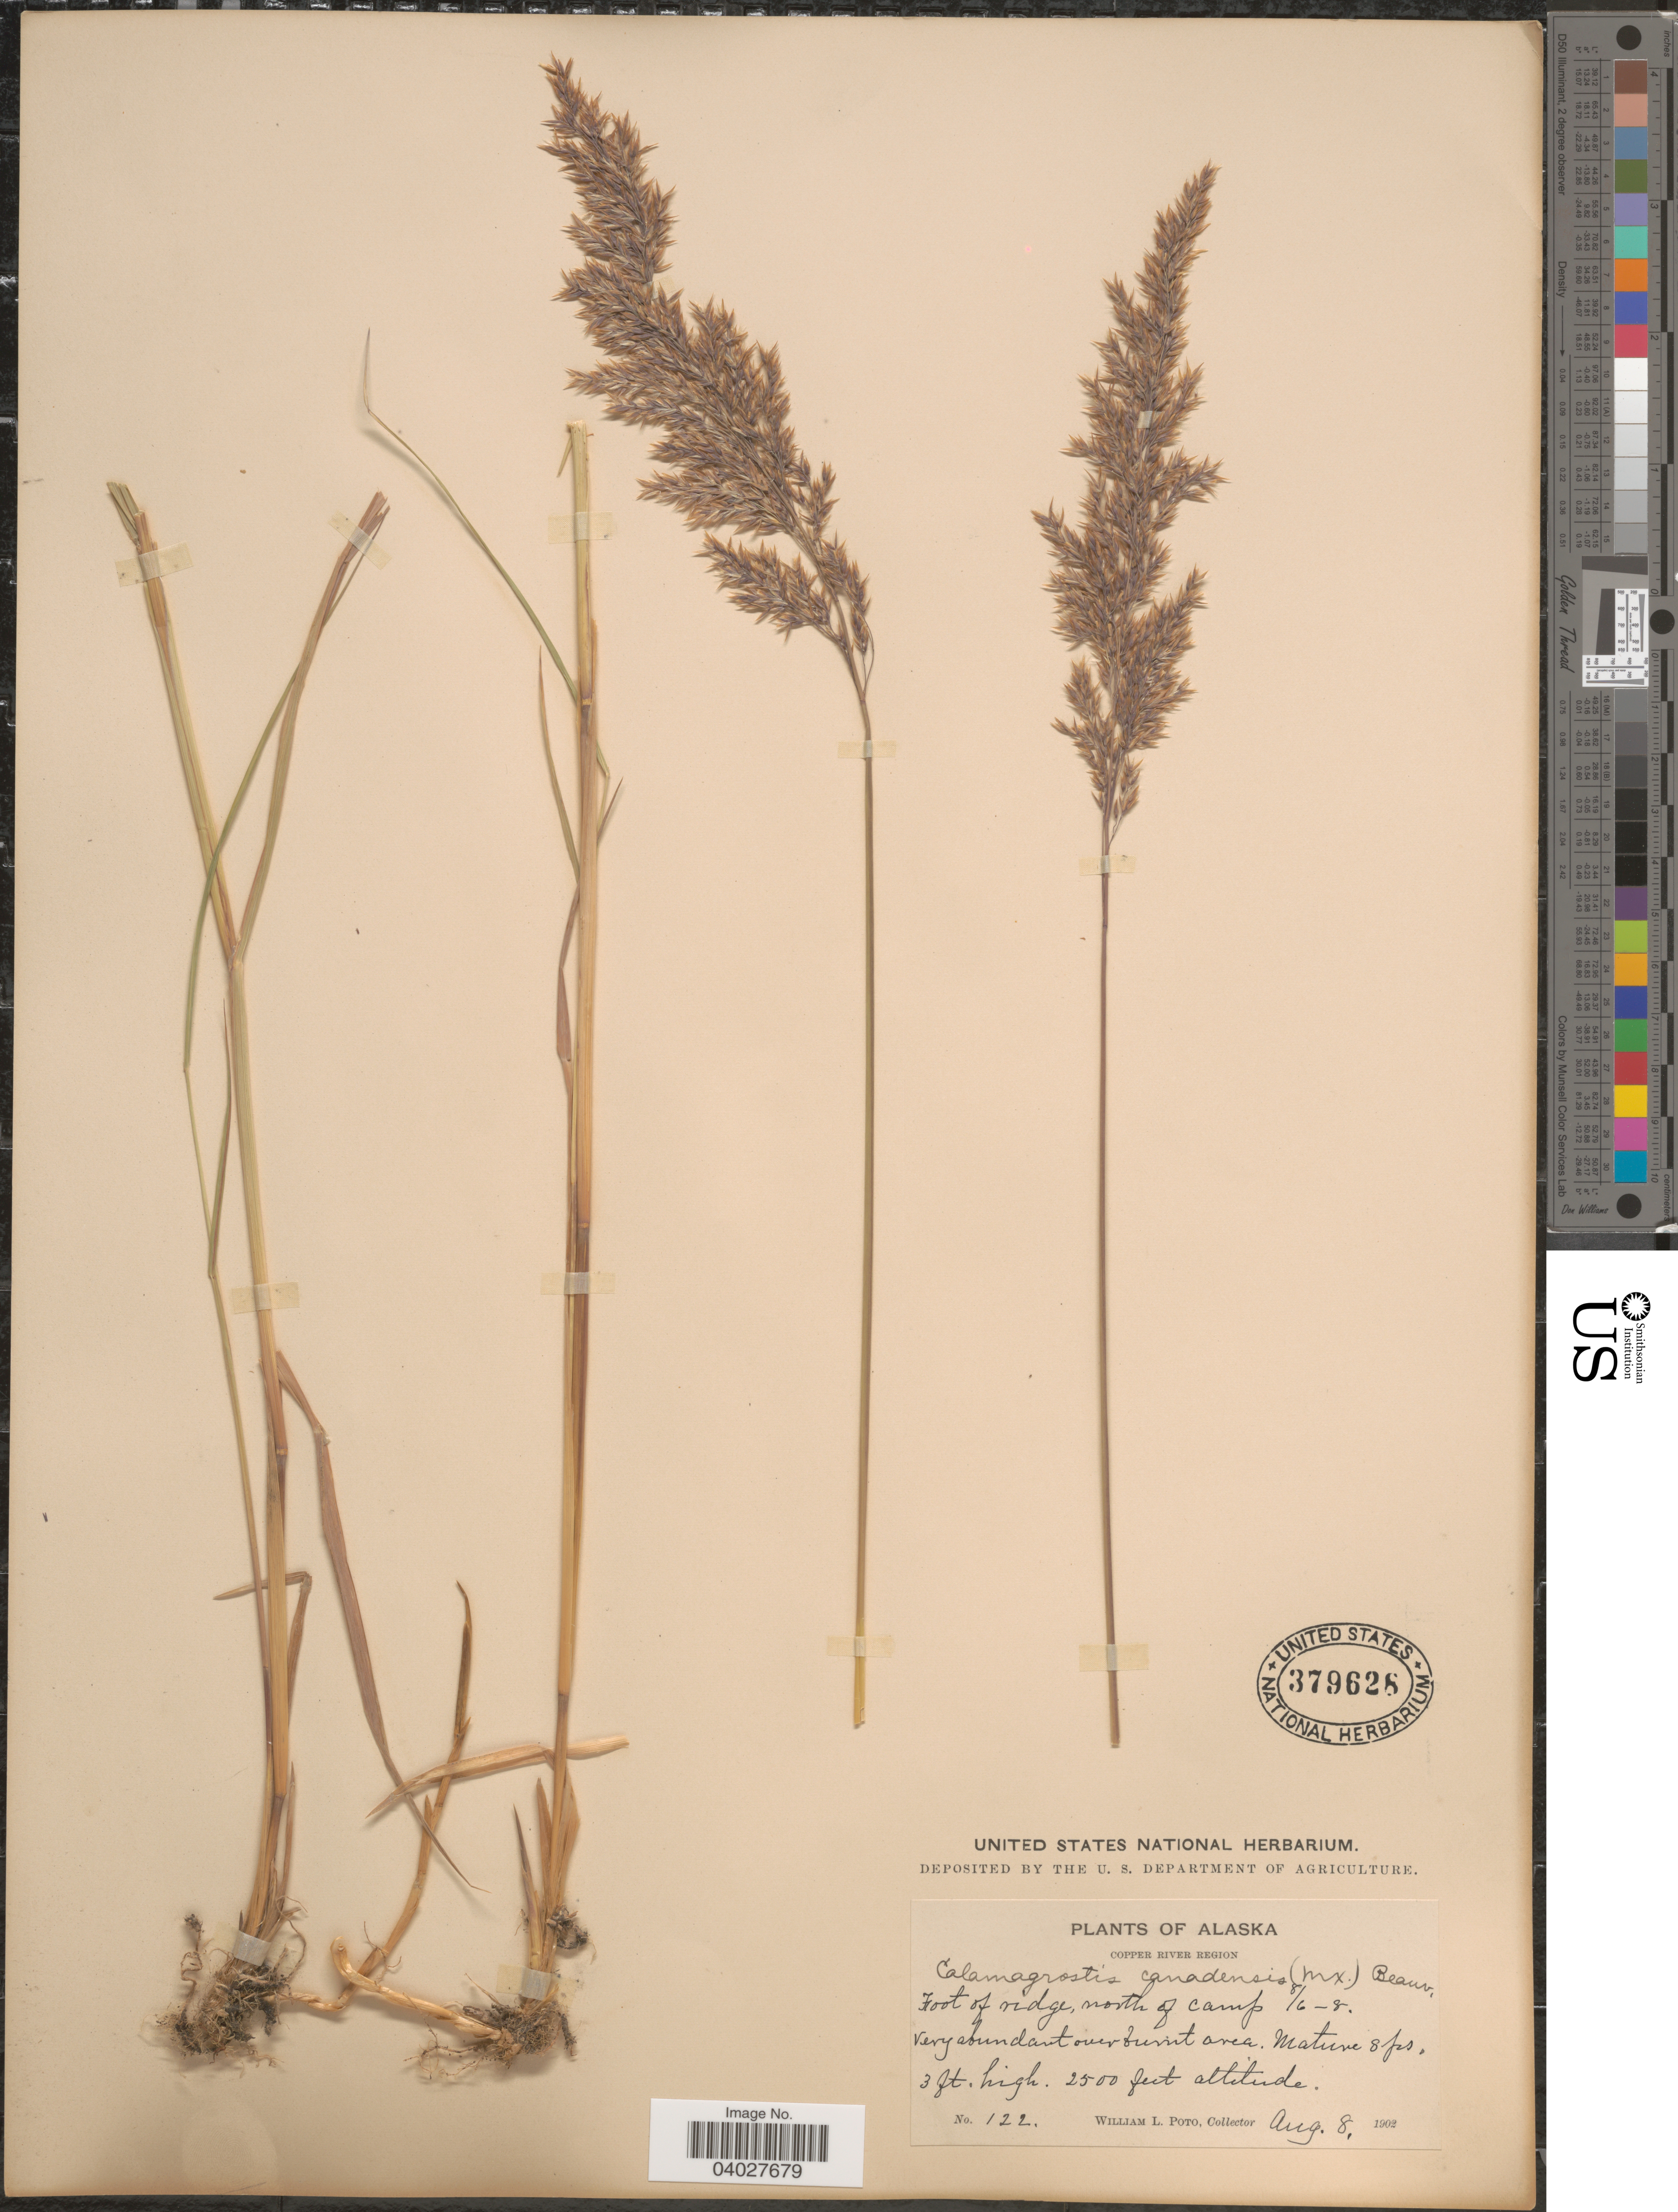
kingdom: Plantae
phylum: Tracheophyta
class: Liliopsida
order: Poales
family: Poaceae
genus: Calamagrostis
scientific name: Calamagrostis canadensis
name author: (Michx.) P. Beauv.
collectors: W. Poto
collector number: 122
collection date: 1902-08-08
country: United States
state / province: Alaska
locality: Copper River Region. Foot of ridge, north of camp.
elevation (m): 762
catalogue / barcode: US 379628